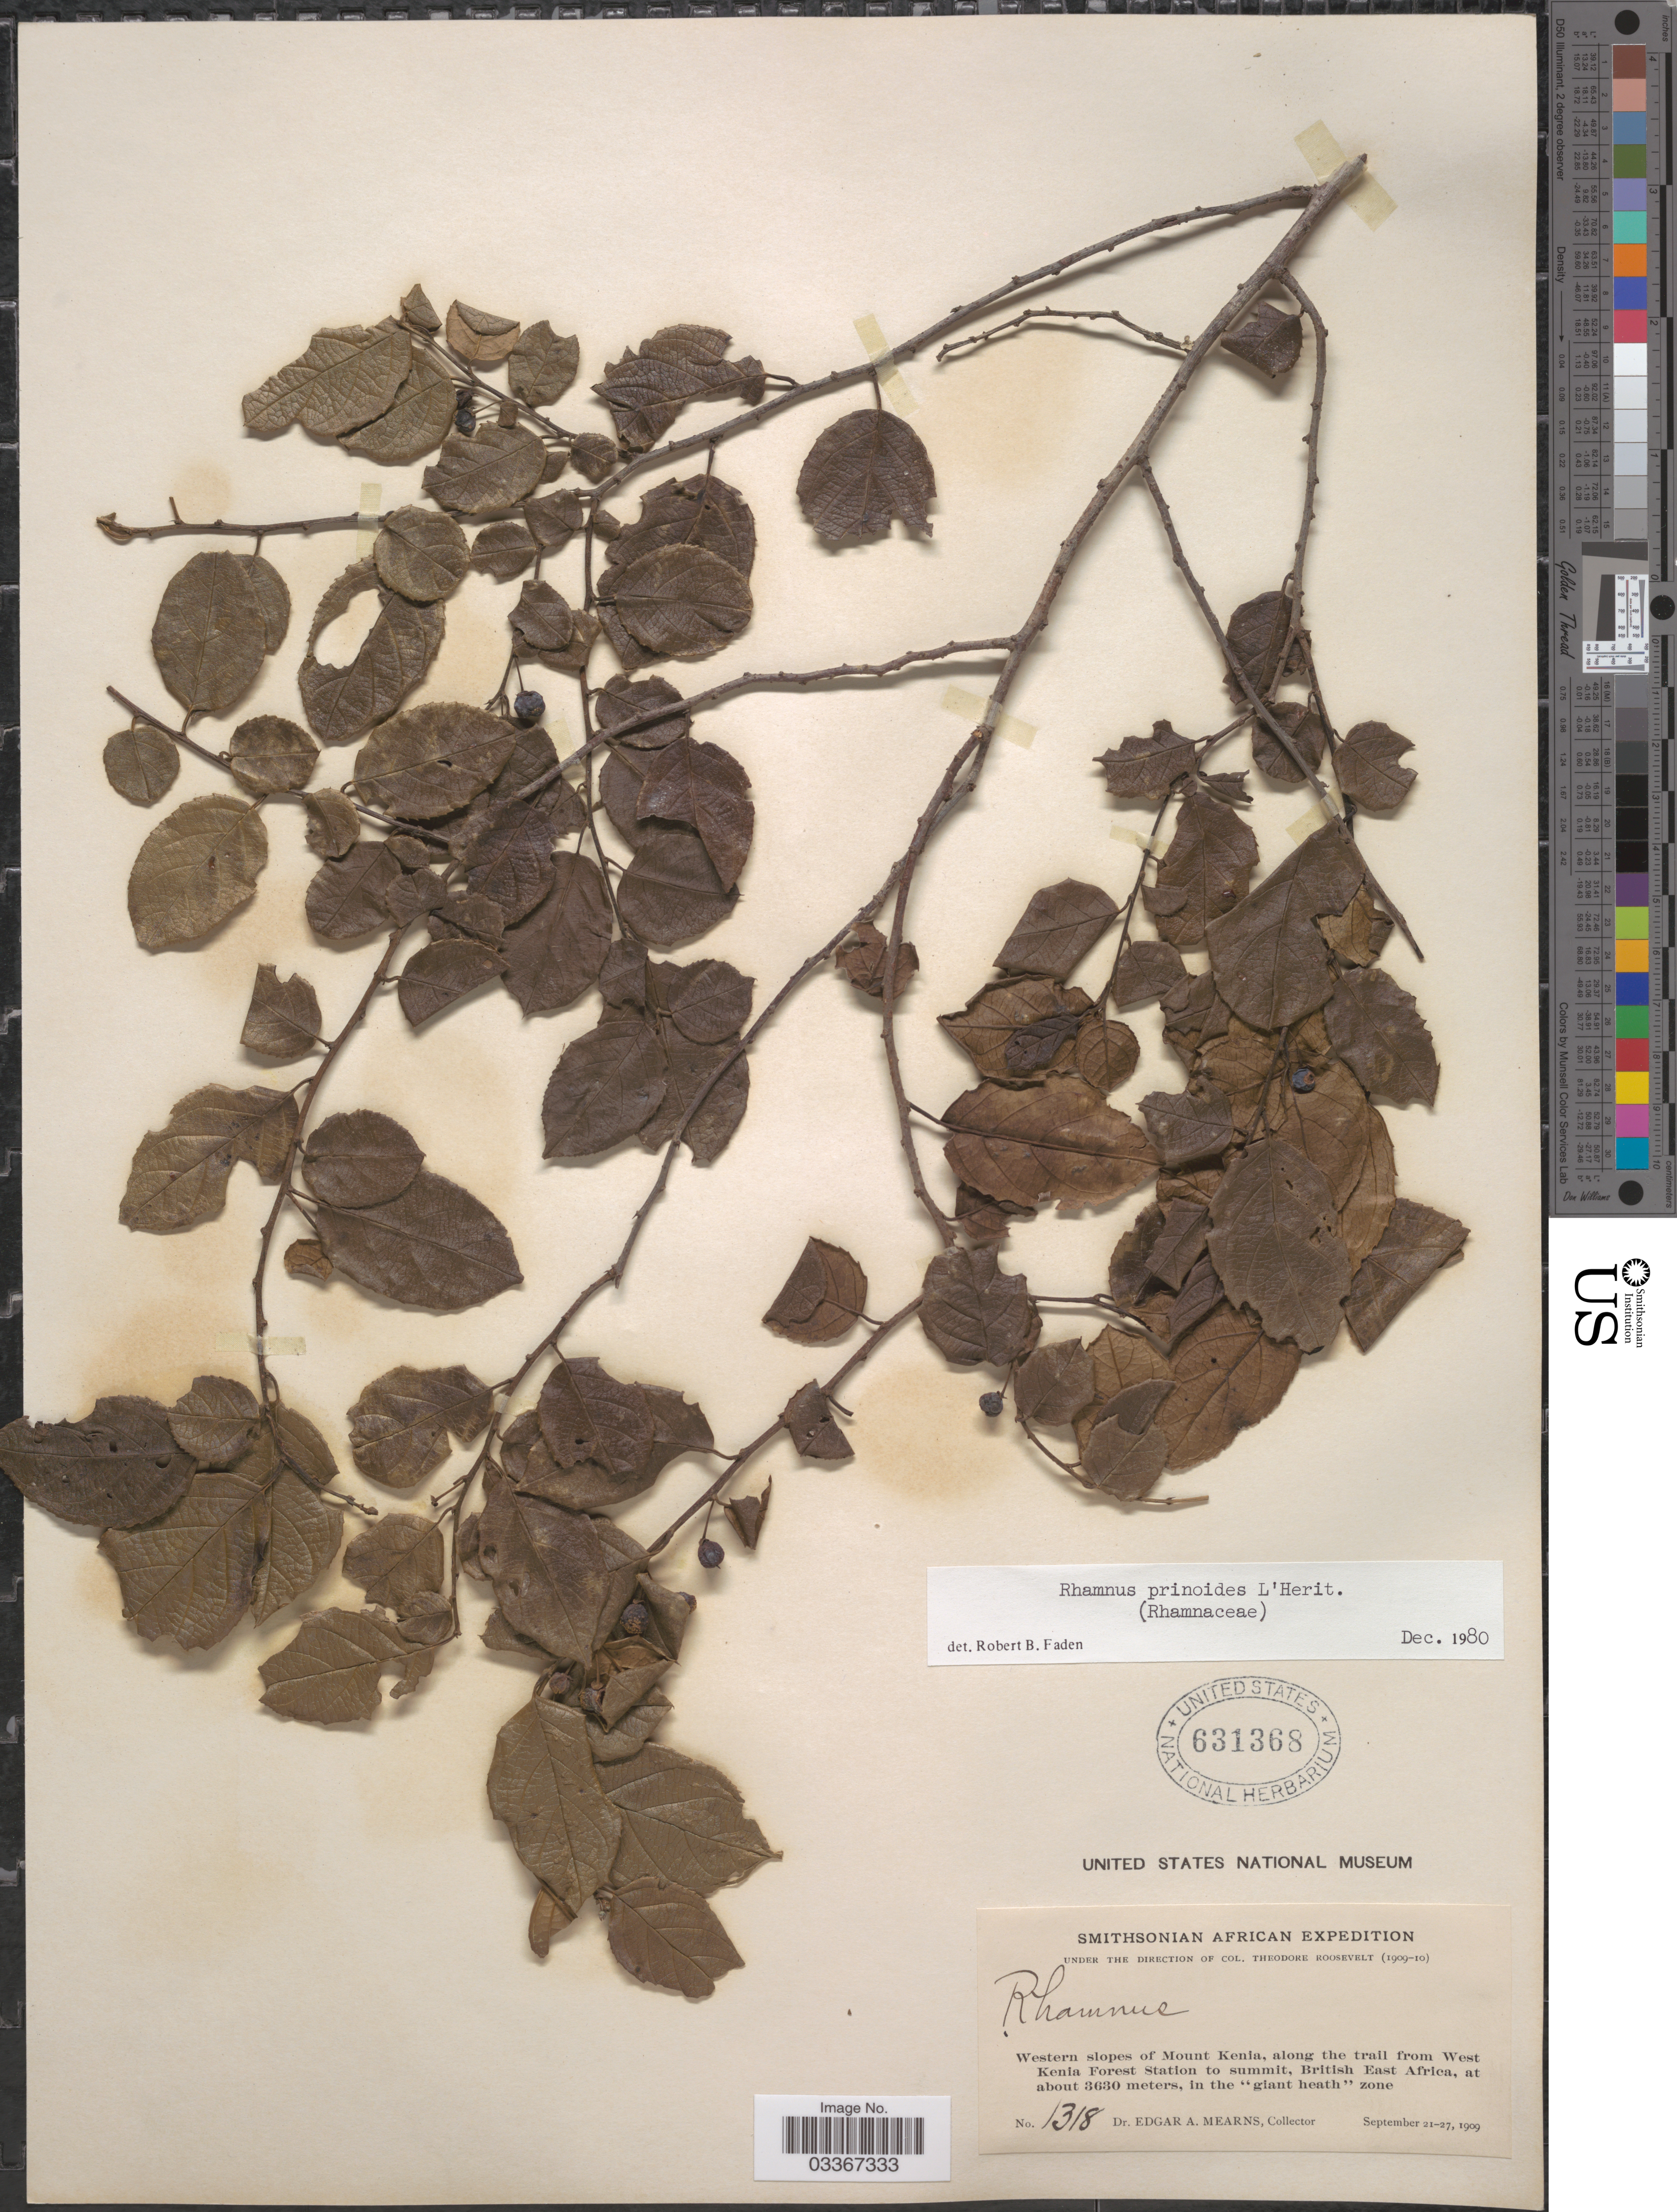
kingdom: Plantae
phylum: Tracheophyta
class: Magnoliopsida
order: Rosales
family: Rhamnaceae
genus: Rhamnus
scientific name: Rhamnus prinoides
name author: L'Hér.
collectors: E. A. Mearns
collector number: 1318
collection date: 1909-09-21/1909-09-27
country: Kenya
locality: Western slopes of Mount Kenia, along the trail from West Kenia Forest Station to summit, British East Africa, in the "giant heath" zone.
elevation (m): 3630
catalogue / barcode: US 631368